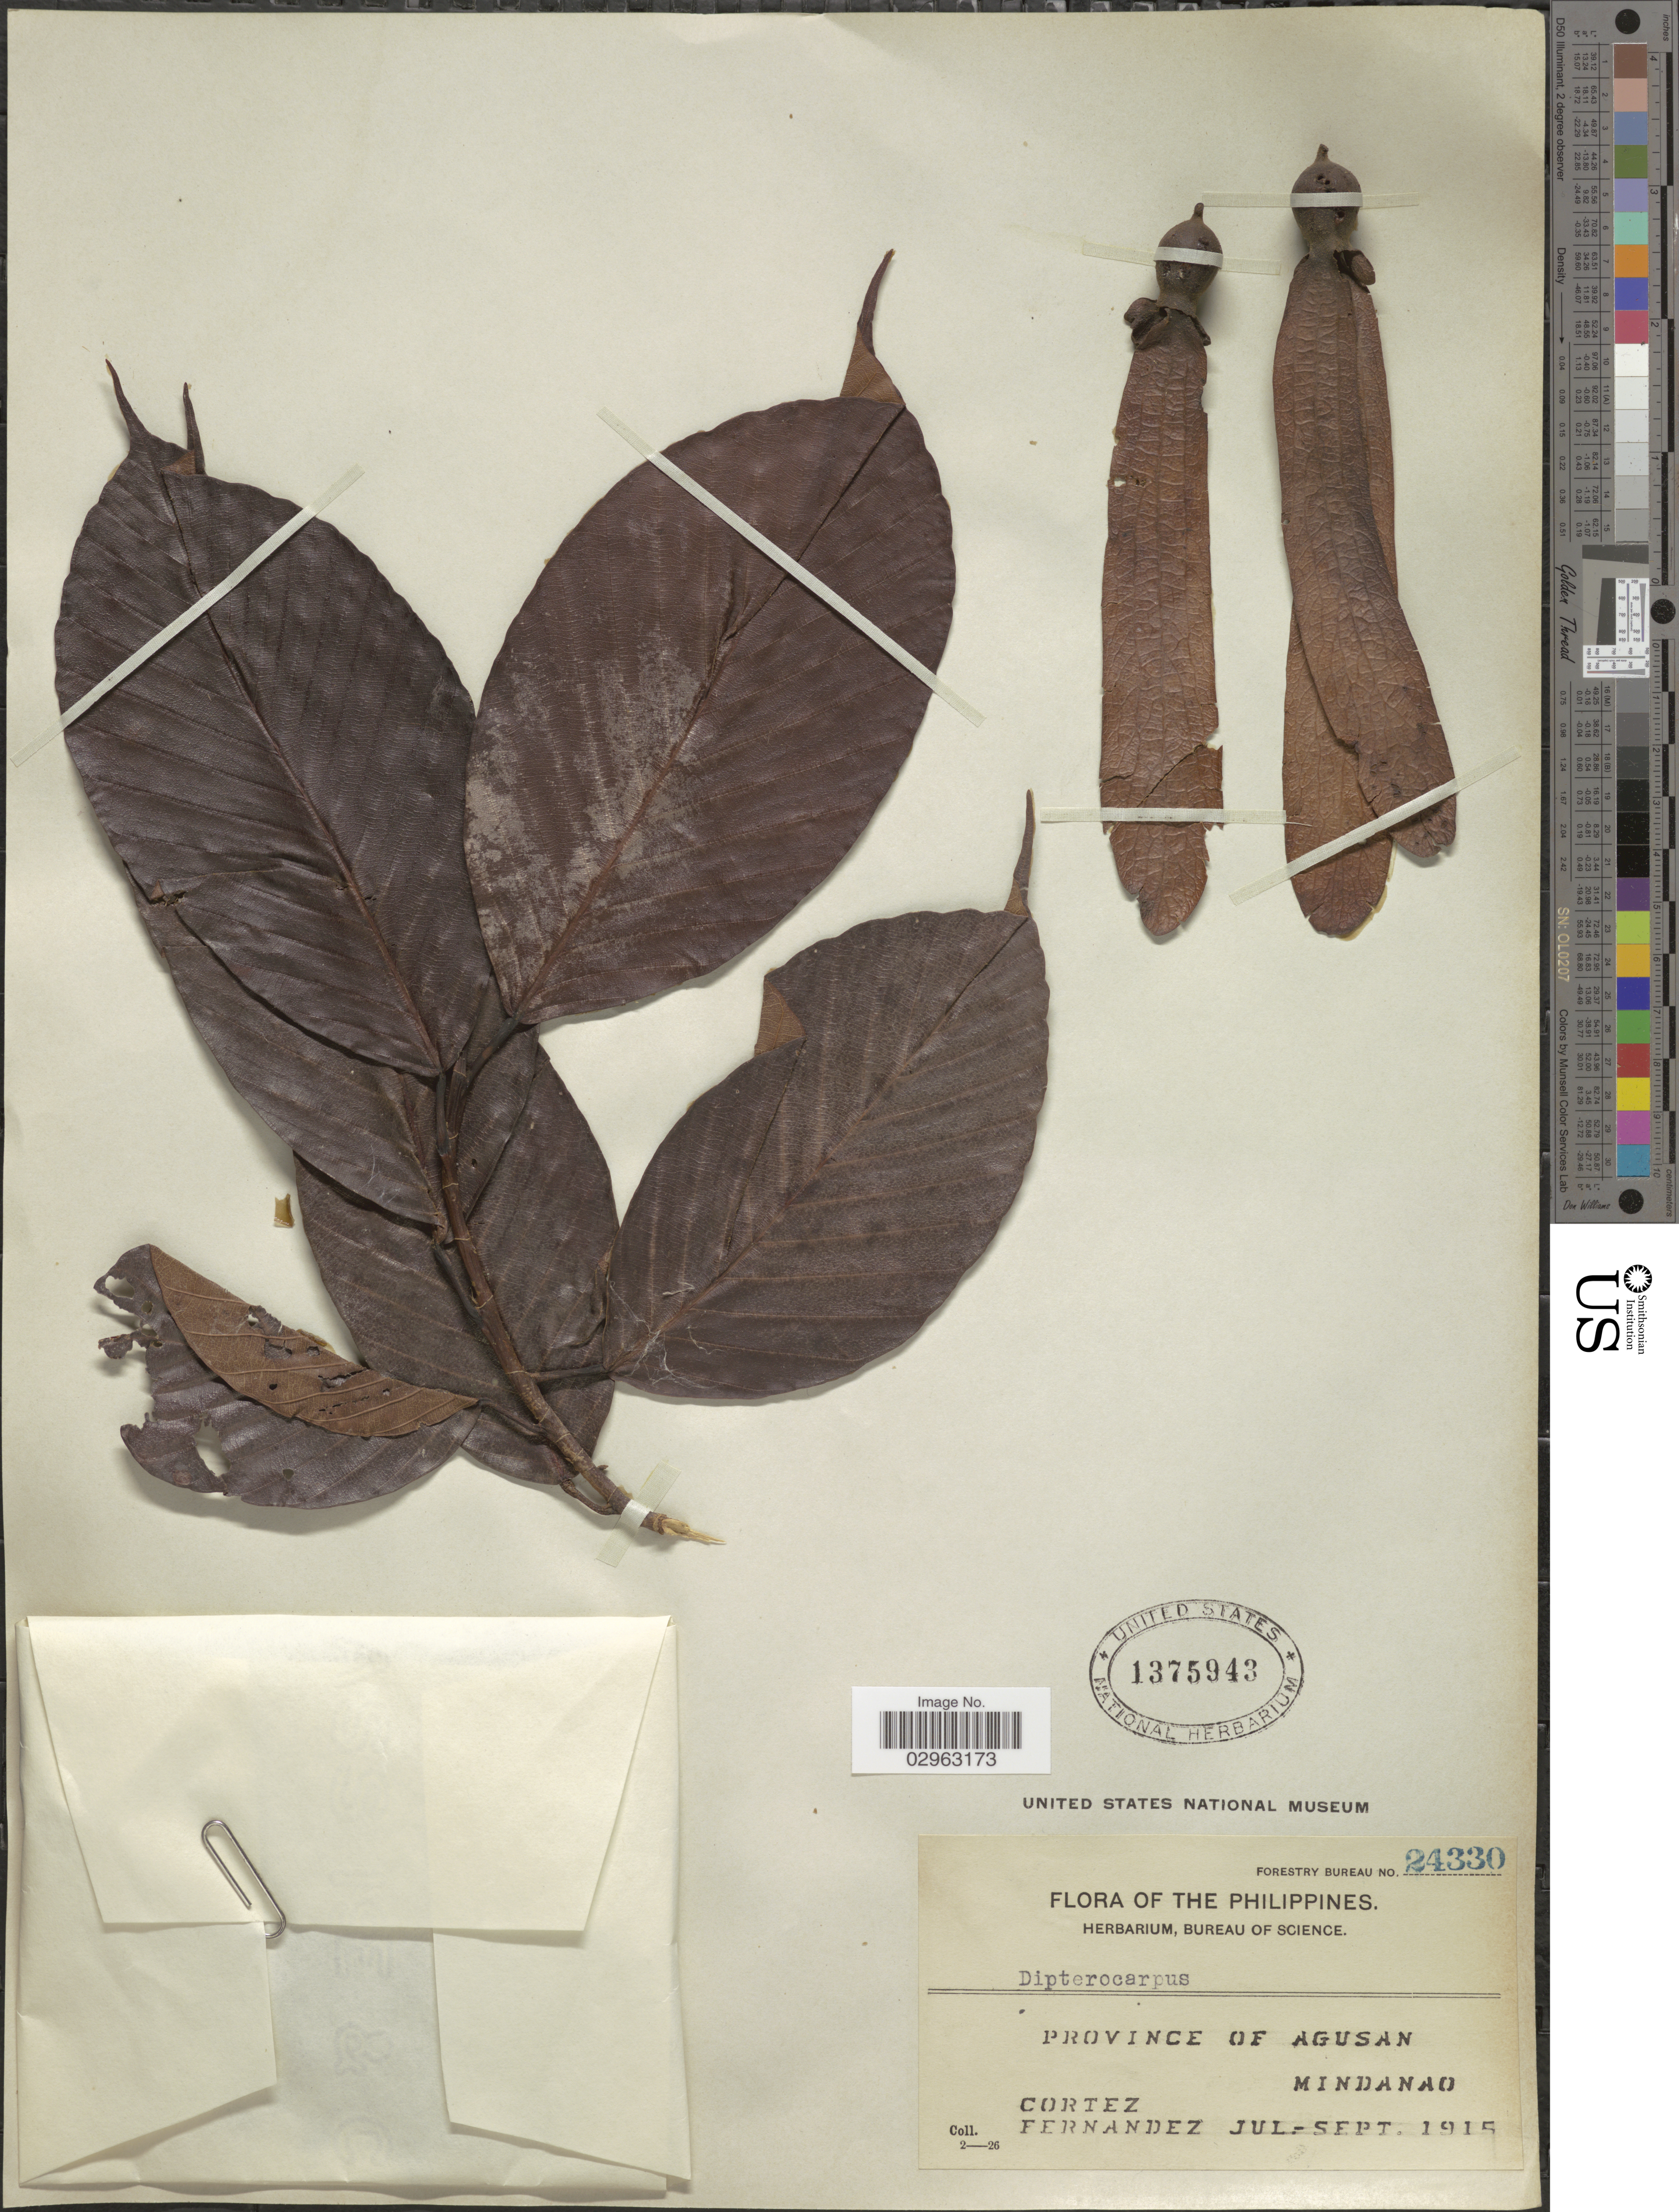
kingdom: Plantae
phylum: Tracheophyta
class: Magnoliopsida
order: Malvales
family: Dipterocarpaceae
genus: Dipterocarpus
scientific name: Dipterocarpus sp.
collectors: -. Cortez & -- Fernandez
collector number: Forestry Bureau 24330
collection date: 1915-07/1915-09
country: Philippines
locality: Province of Agusan, Mindanao.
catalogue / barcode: US 1375943